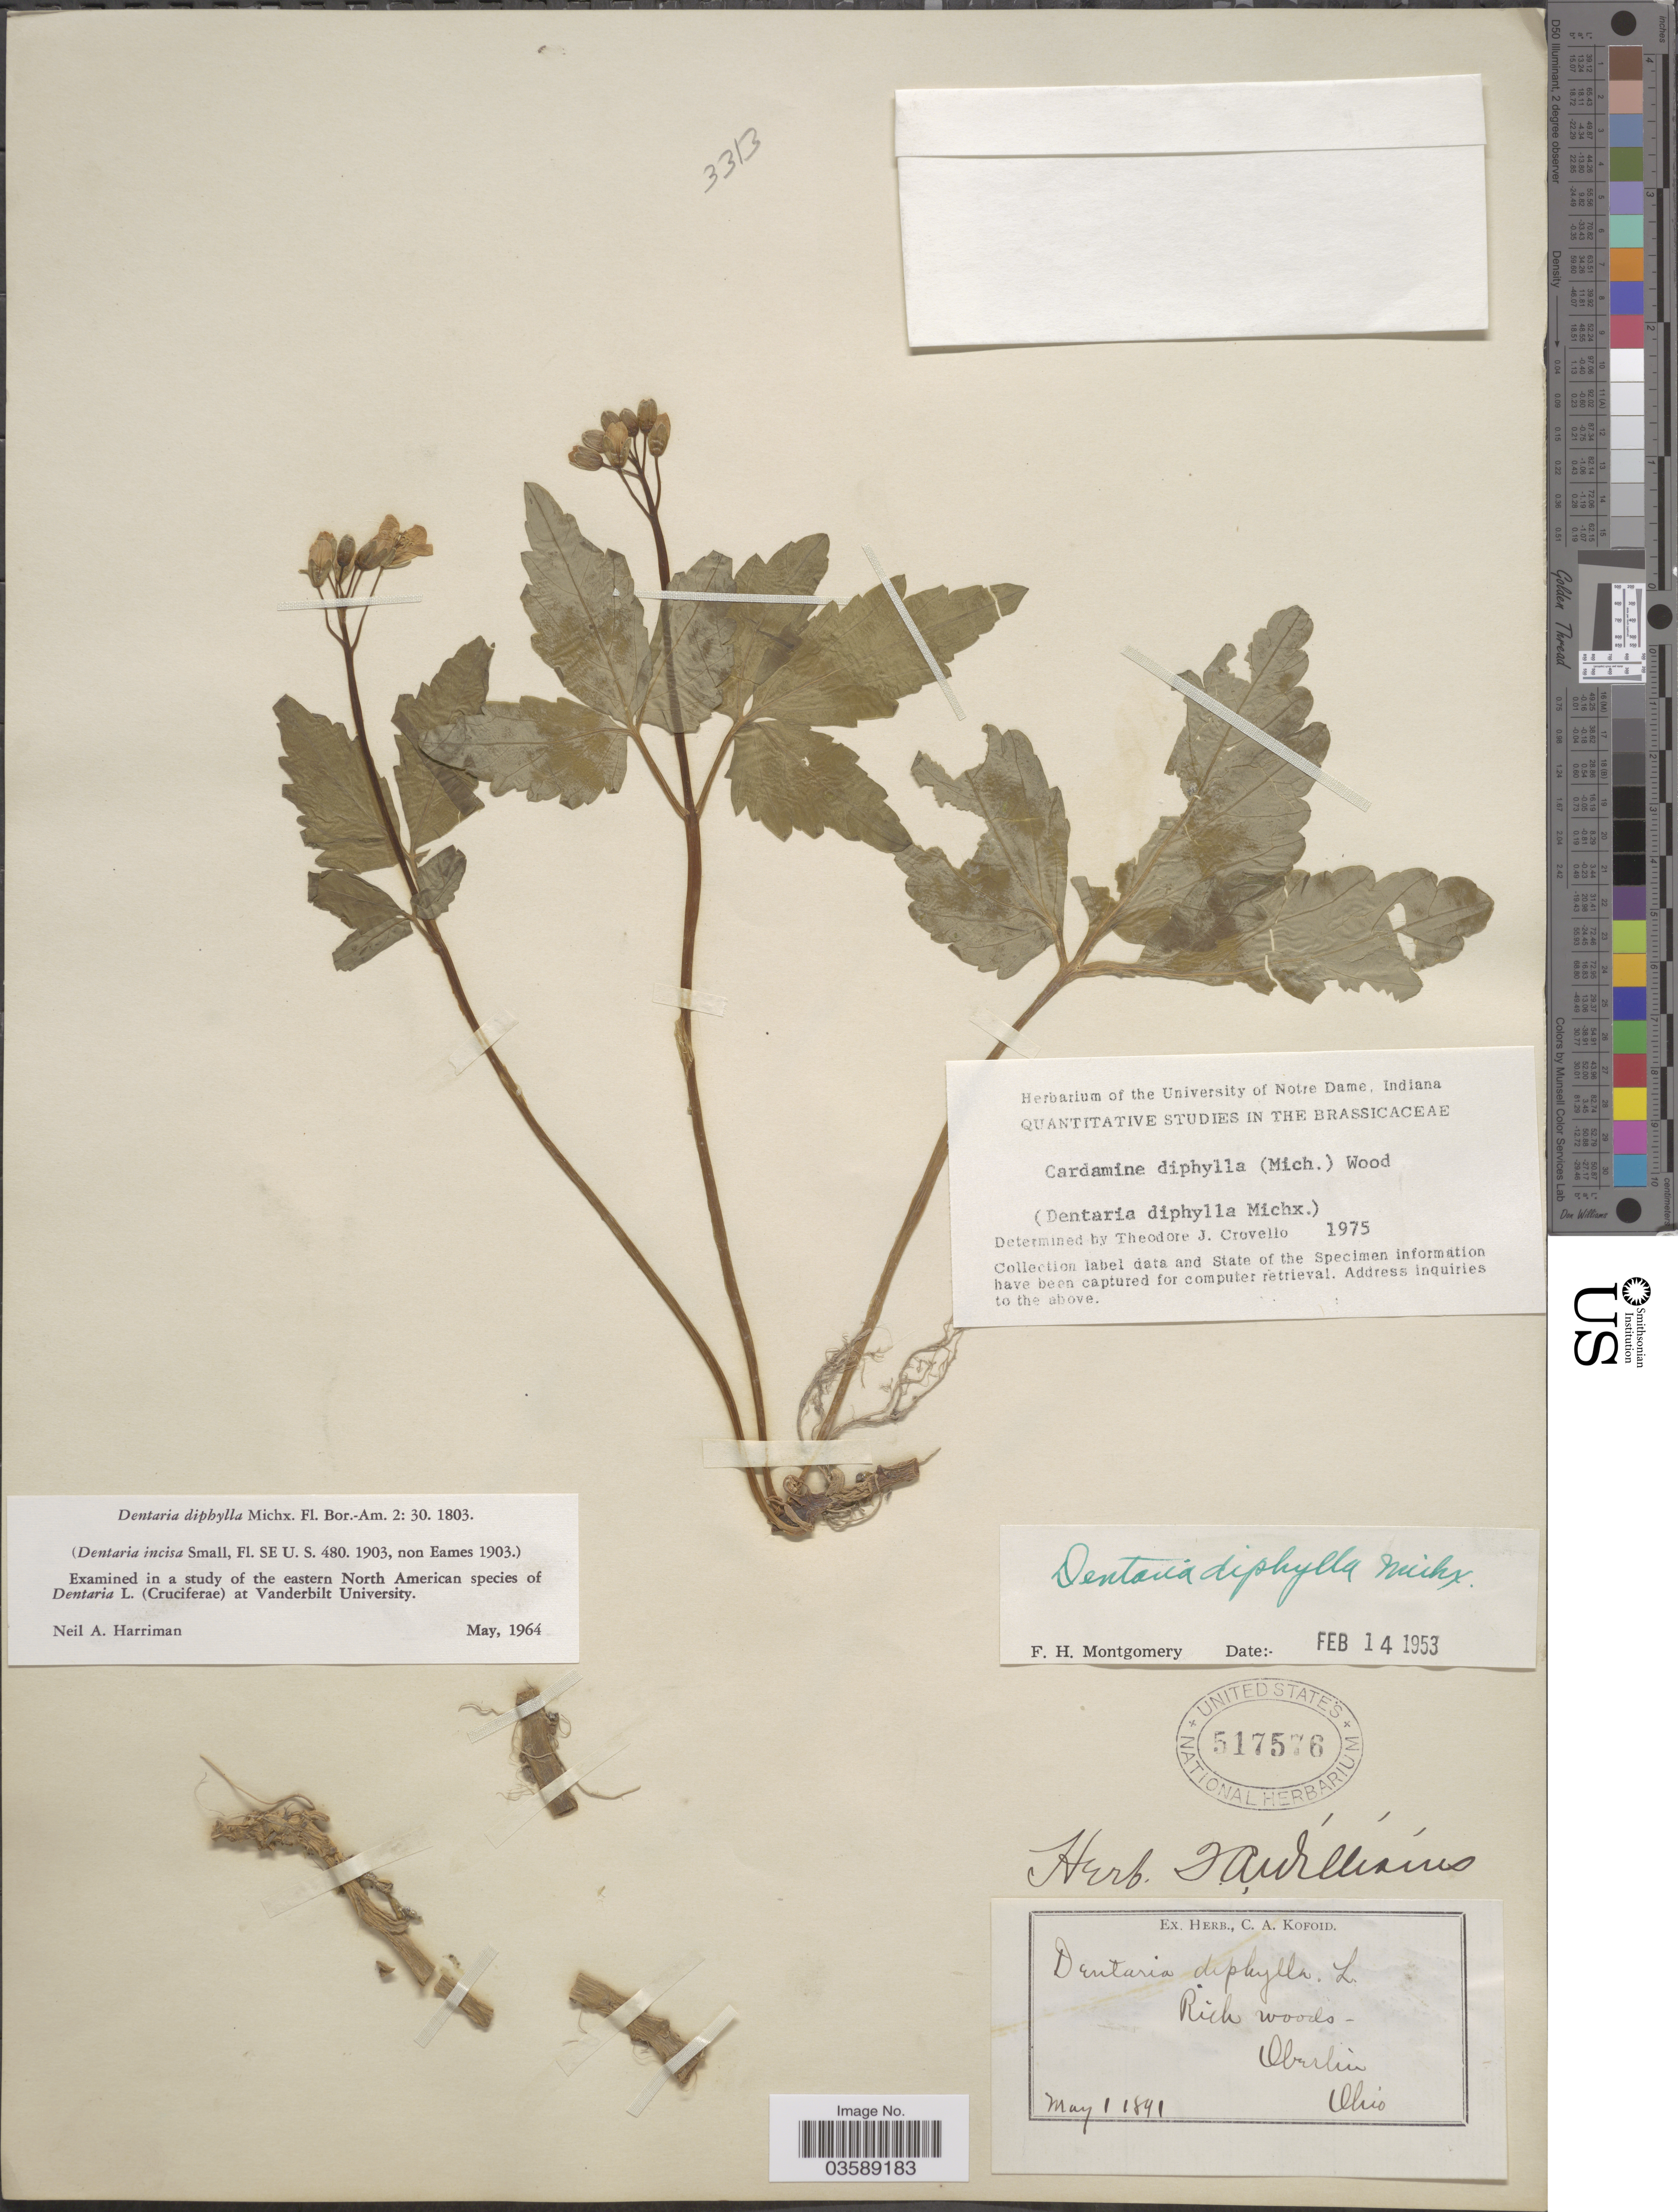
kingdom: Plantae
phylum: Tracheophyta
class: Magnoliopsida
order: Brassicales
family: Brassicaceae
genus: Cardamine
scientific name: Cardamine diphylla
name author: (Michx.) Alph. Wood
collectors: Ex Herb. C. A. Kofoid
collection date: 1891-05-01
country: United States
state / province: Ohio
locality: Rich woods-Oberlin.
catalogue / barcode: US 517576